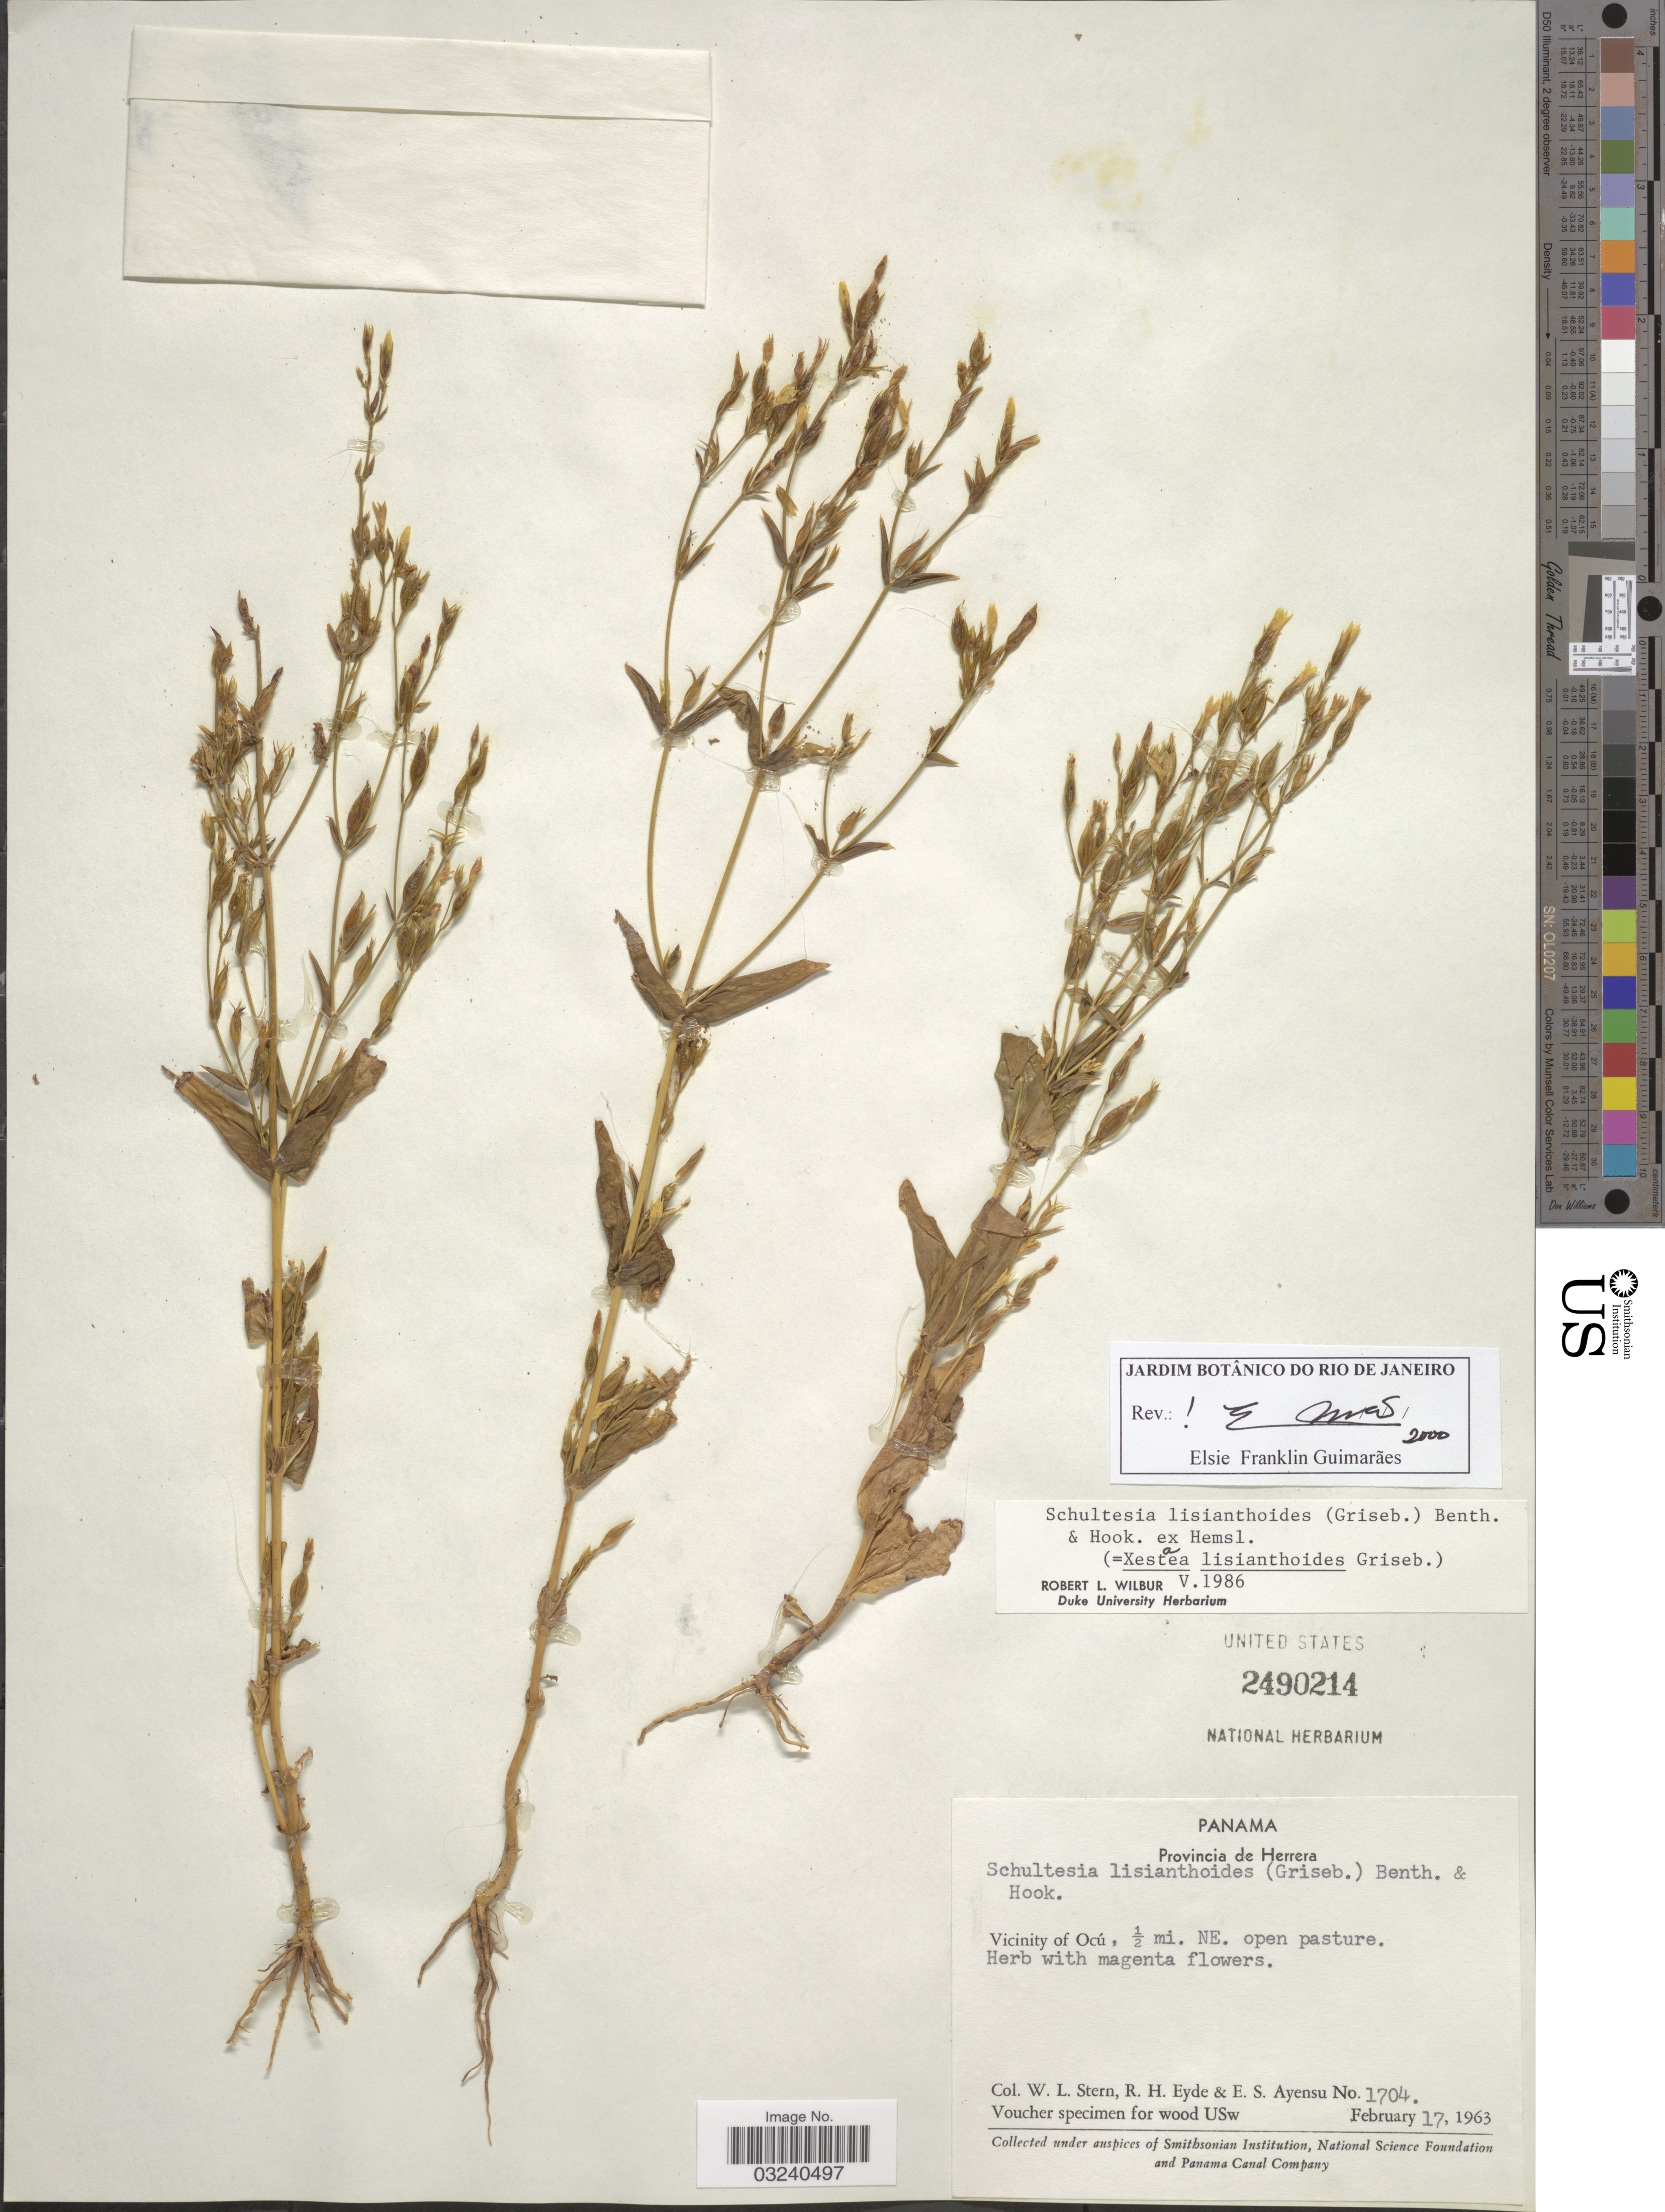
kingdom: Plantae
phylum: Tracheophyta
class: Magnoliopsida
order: Gentianales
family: Gentianaceae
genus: Schultesia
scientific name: Schultesia lisianthoides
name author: (Griseb.) Benth. & Hook. f. ex Hemsl.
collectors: W. L. Stern, R. H. Eyde & E. S. Ayensu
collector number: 1704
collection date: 1963-02-17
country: Panama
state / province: Herrera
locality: Vicinity of Ocú, ½ mi. NE. open pasture.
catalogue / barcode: US 2490214